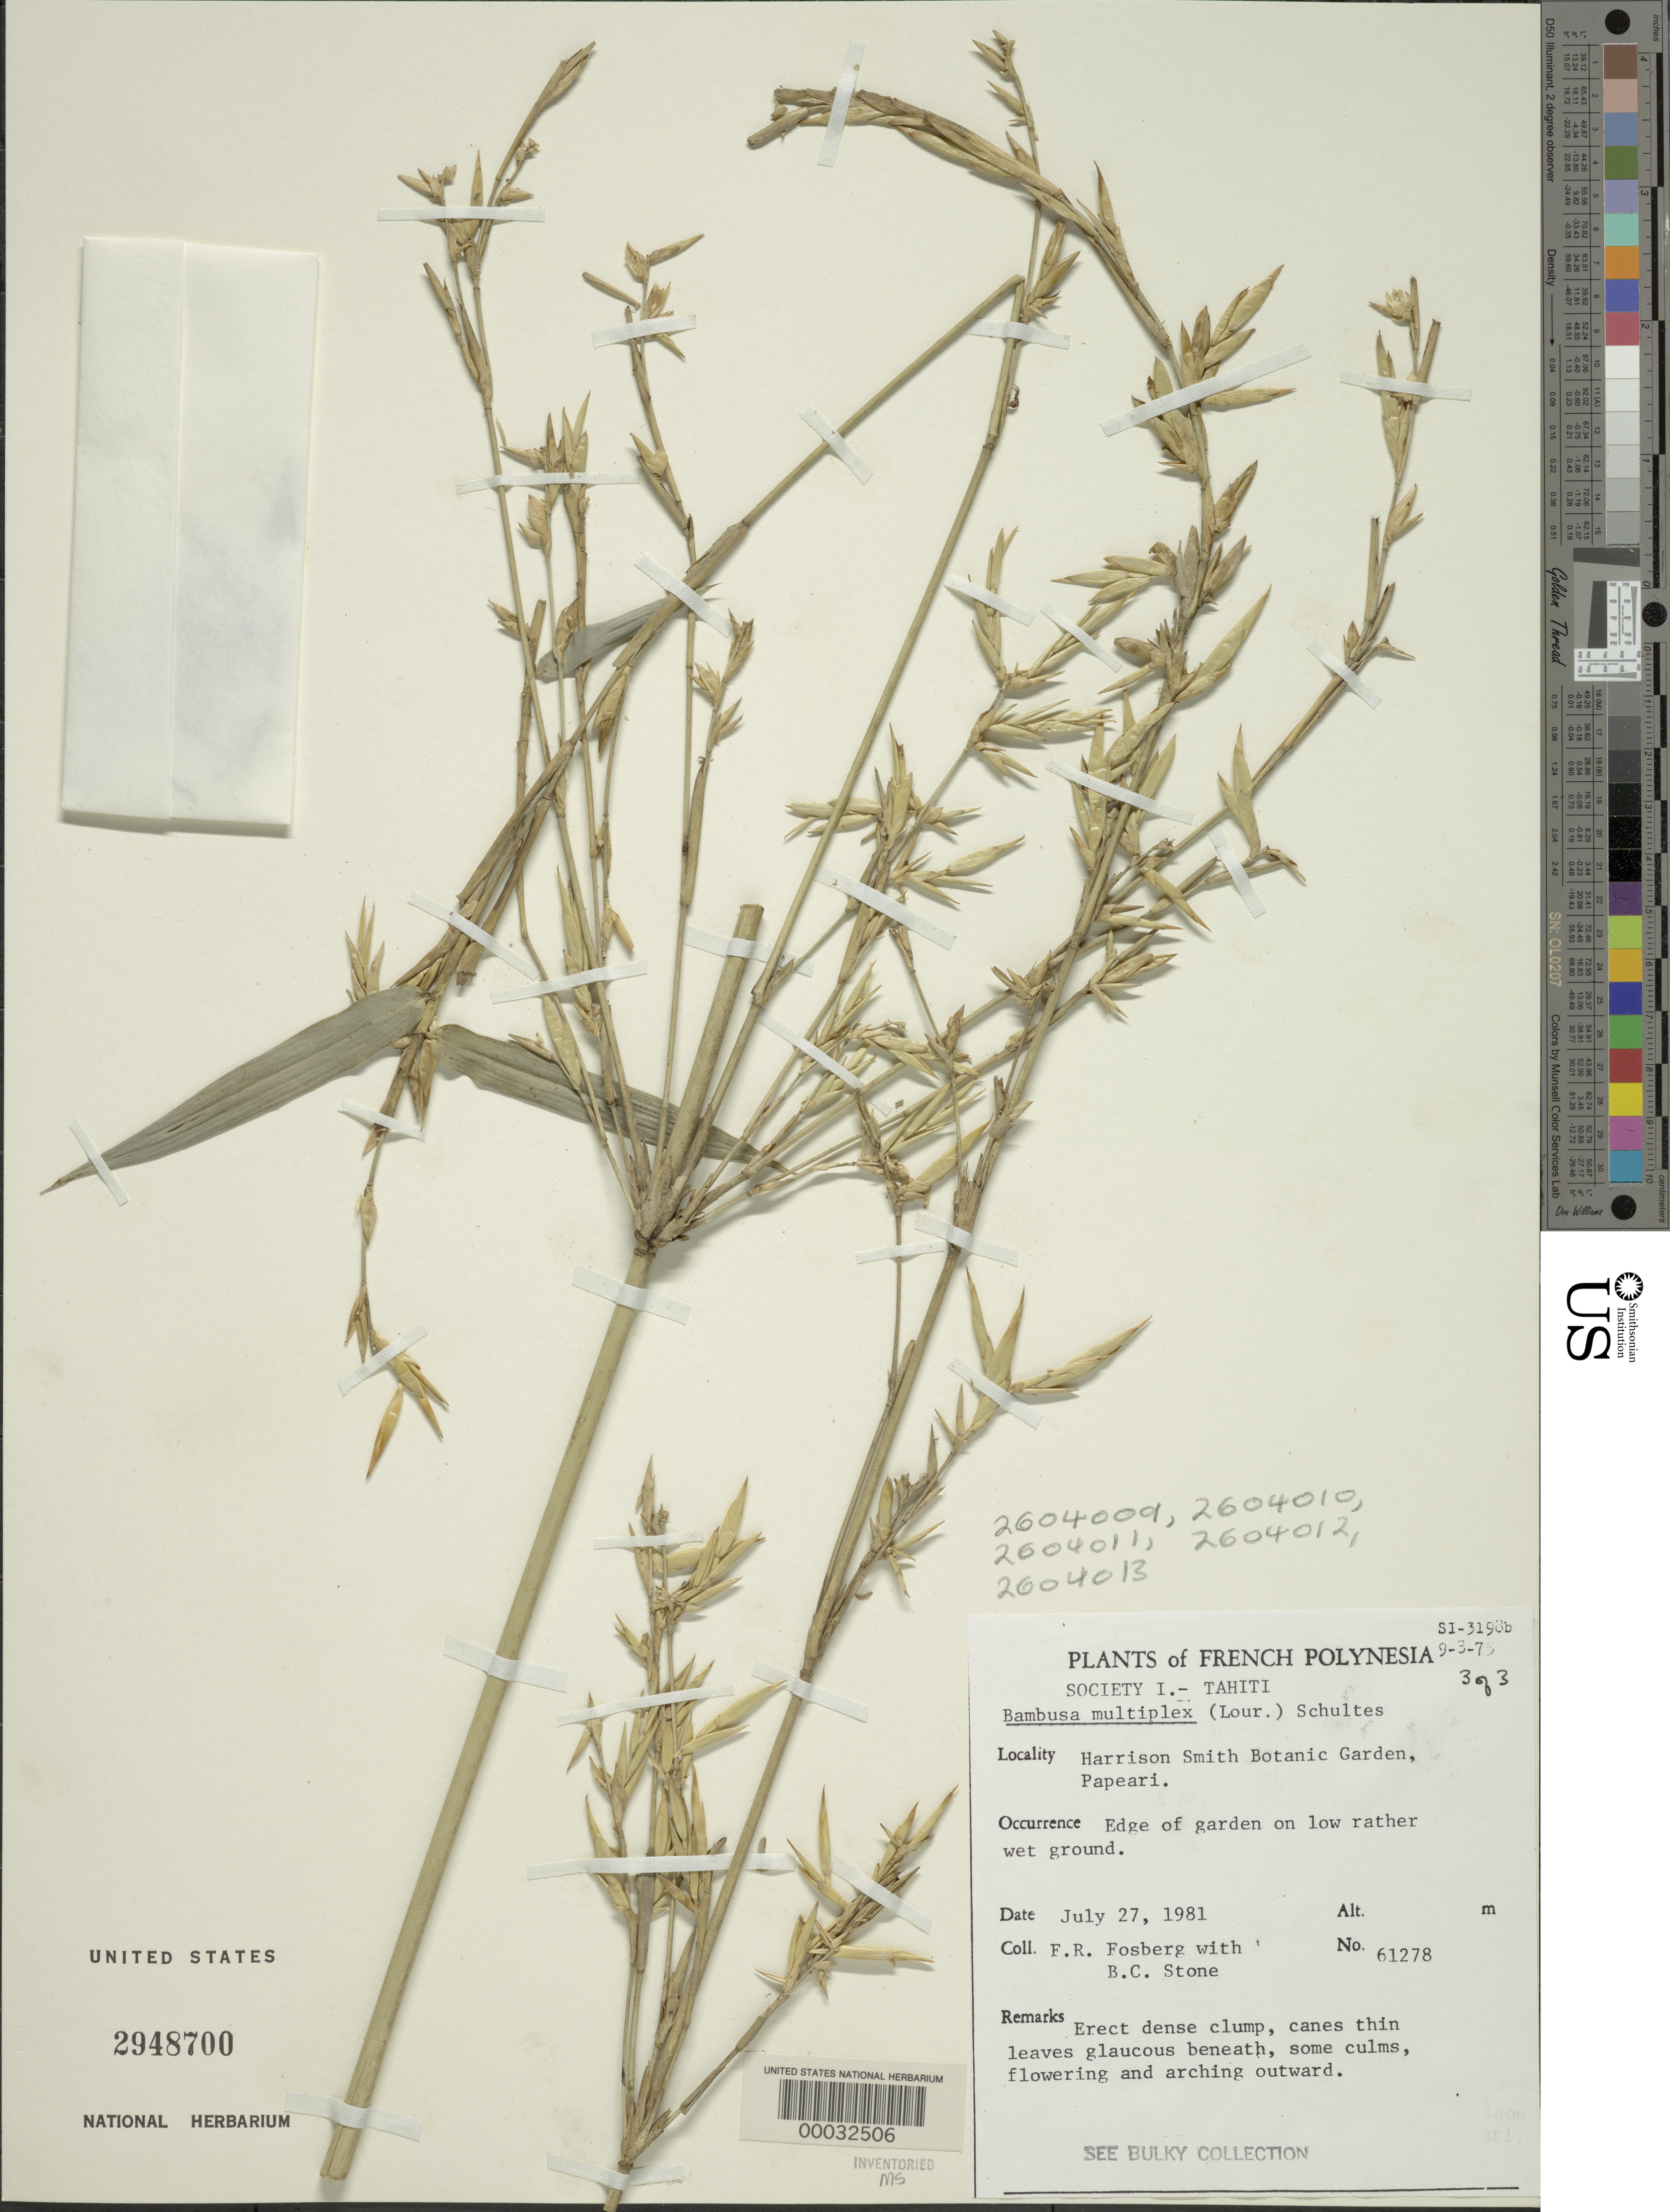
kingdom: Plantae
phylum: Tracheophyta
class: Liliopsida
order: Poales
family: Poaceae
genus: Bambusa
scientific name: Bambusa multiplex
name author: (Lour.) Raeusch. ex Schult. & Schult. f.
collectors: F. R. Fosberg & B. C. Stone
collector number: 61278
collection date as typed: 27 Jul 1981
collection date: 1981-07-27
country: French Polynesia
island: Tahiti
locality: Harrison smith botanical gardens - papeari [Society Is.]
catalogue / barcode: US 2948700